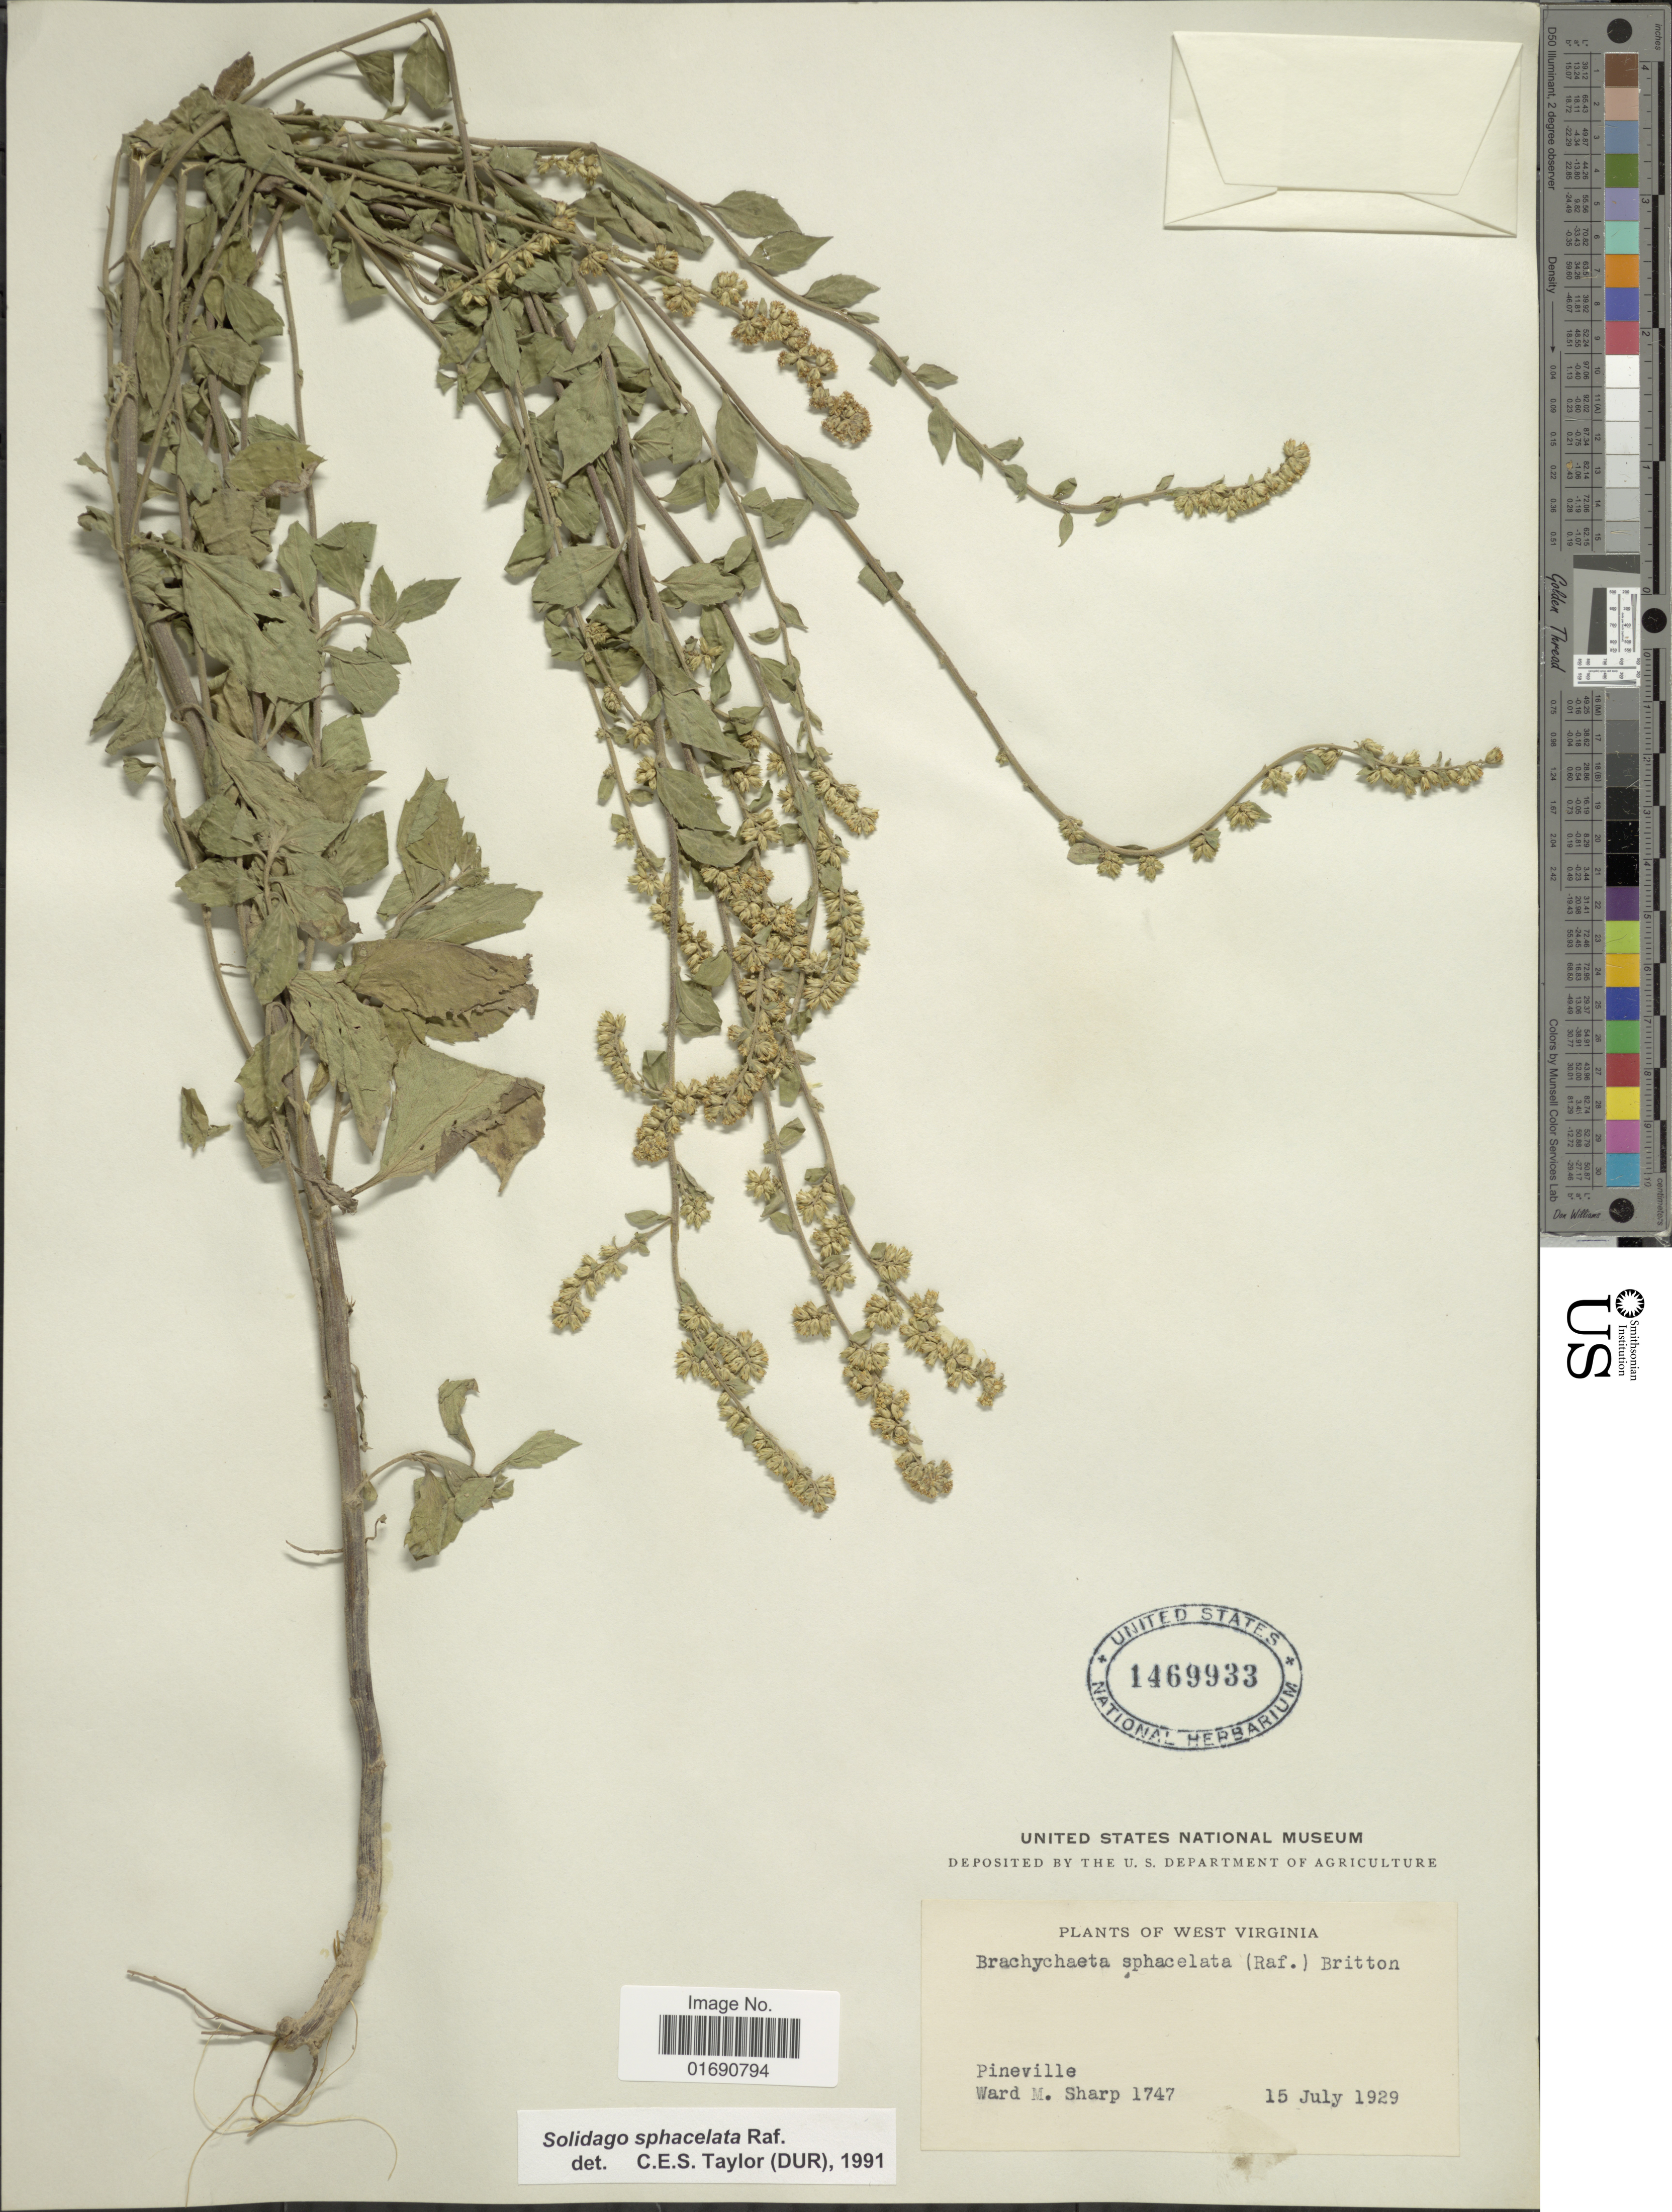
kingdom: Plantae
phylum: Tracheophyta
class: Magnoliopsida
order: Asterales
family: Asteraceae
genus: Solidago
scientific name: Solidago sphacelata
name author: Raf.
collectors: W. M. Sharp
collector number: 1747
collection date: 1929-07-15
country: United States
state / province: West Virginia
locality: Pineville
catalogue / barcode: US 1469933